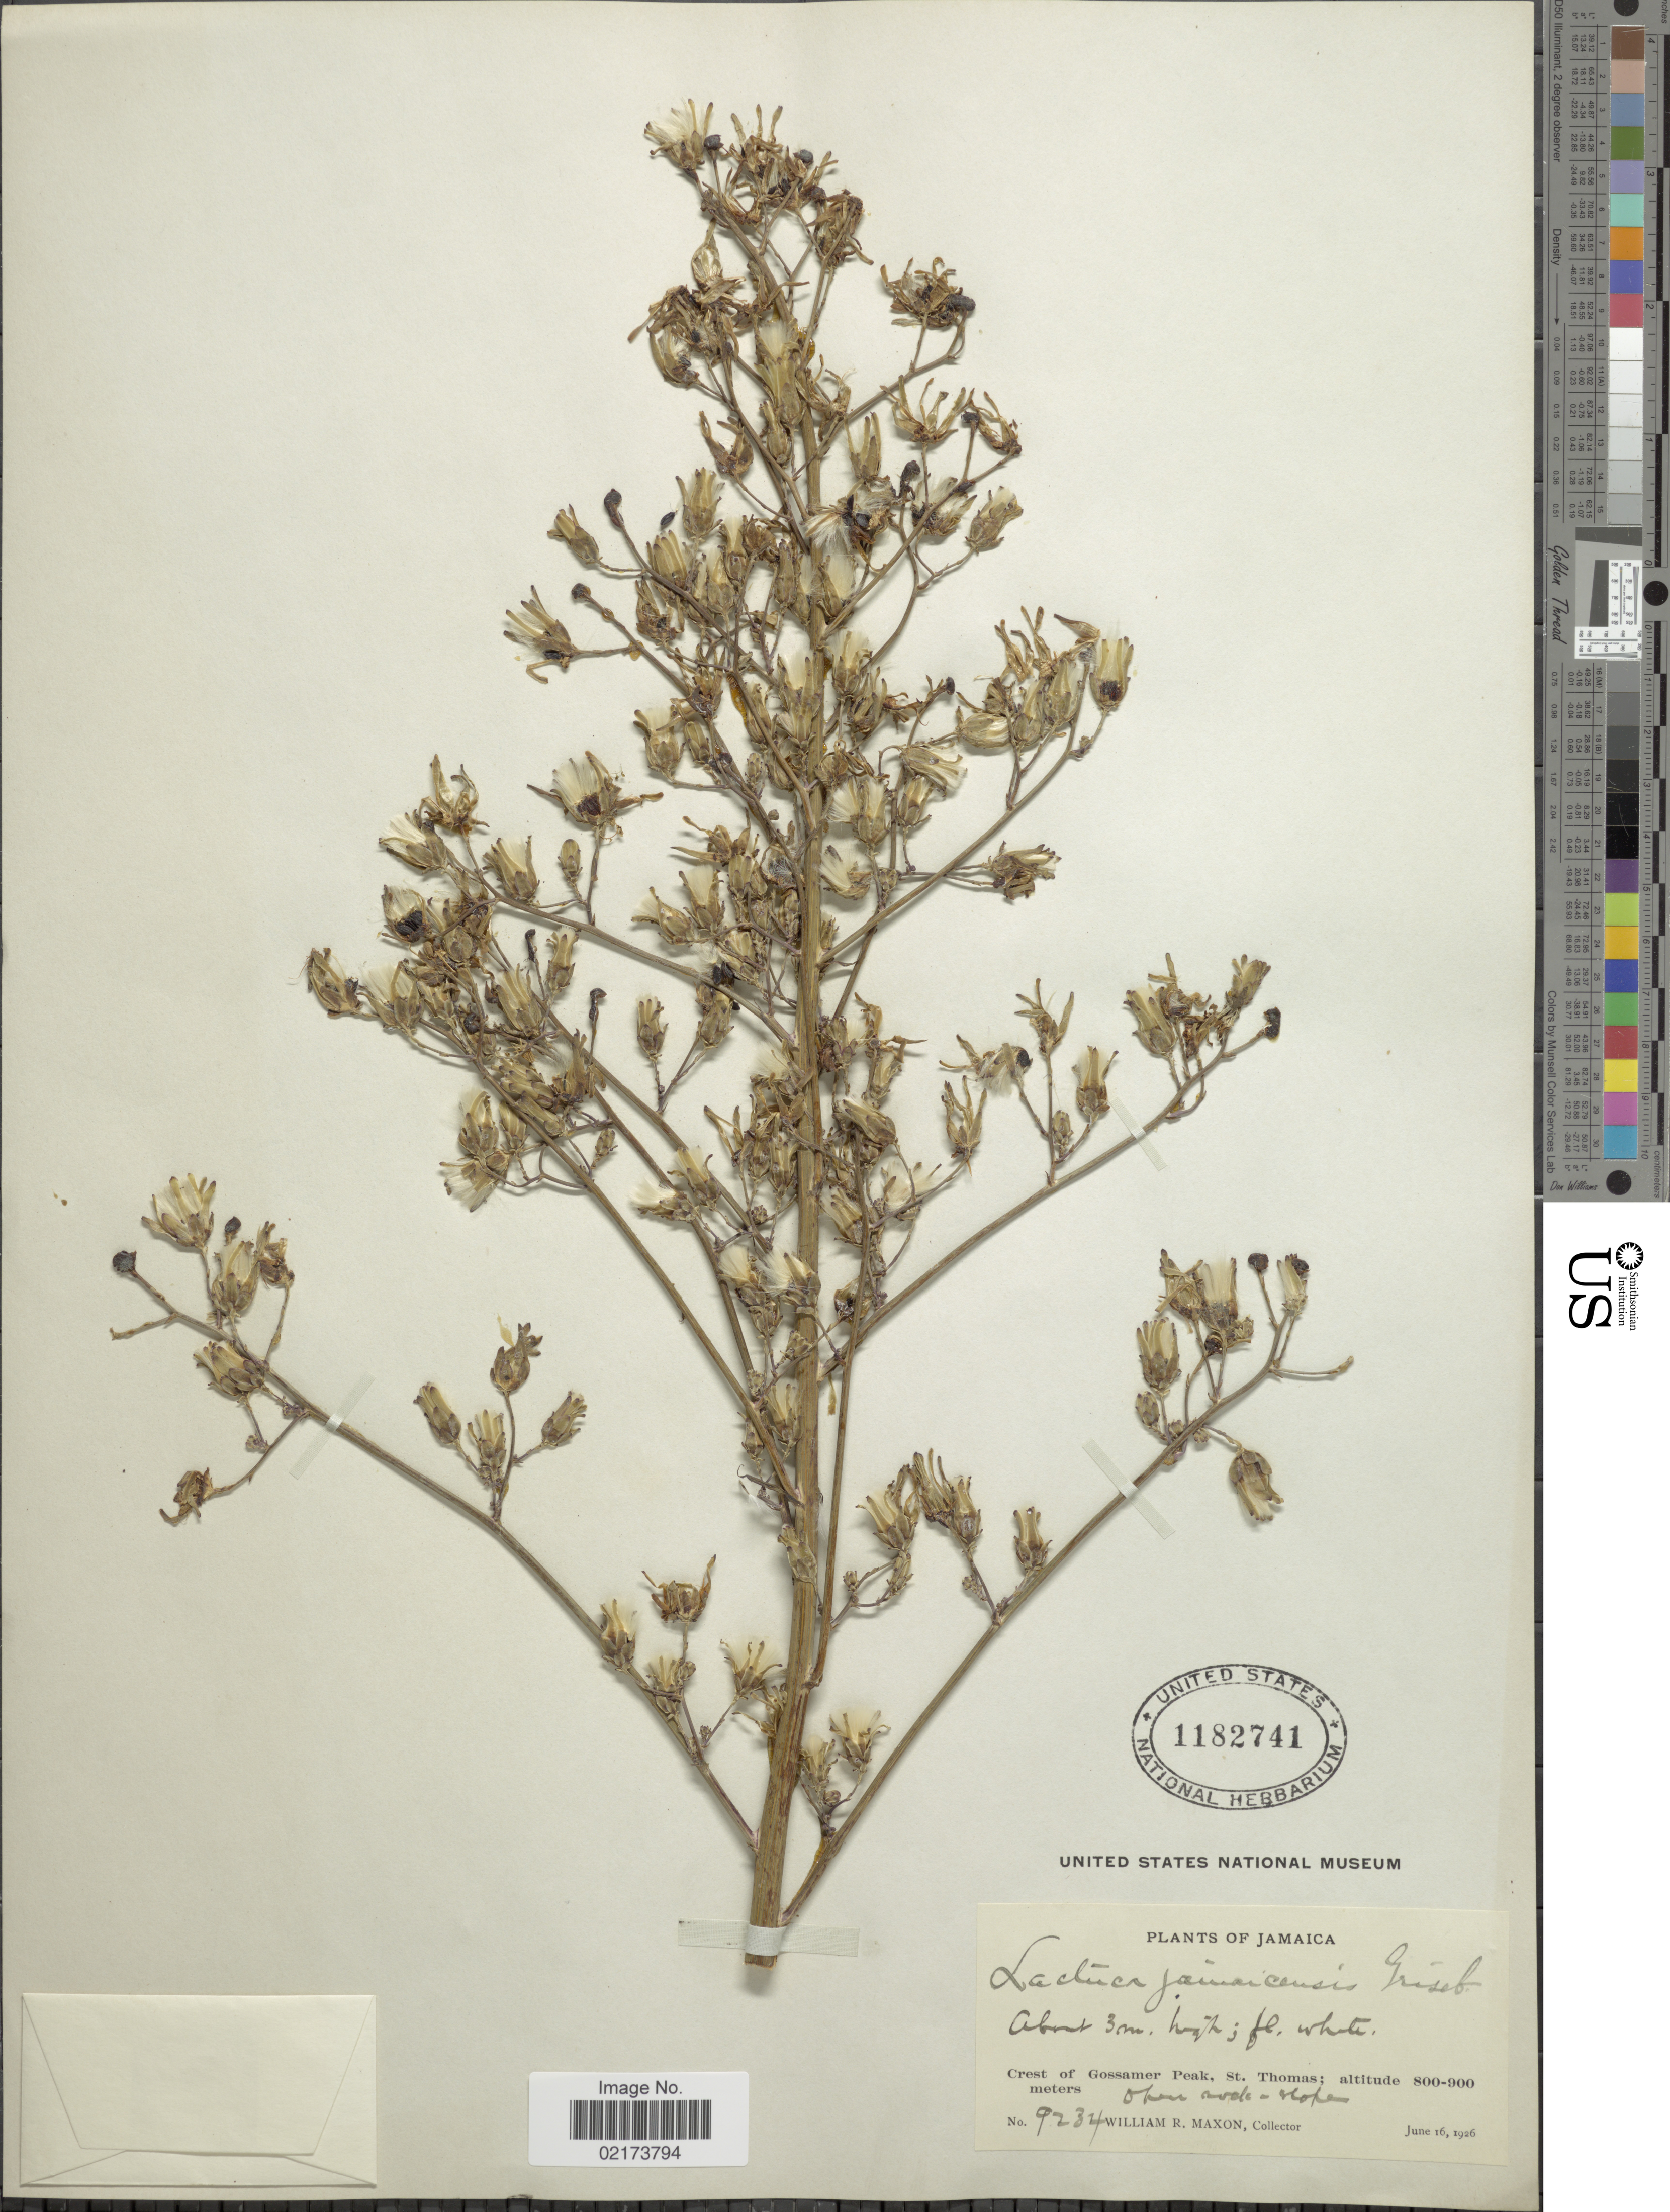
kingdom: Plantae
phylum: Tracheophyta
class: Magnoliopsida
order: Asterales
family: Asteraceae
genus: Lactuca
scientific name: Lactuca jamaicensis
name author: Griseb.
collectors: W. R. Maxon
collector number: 9234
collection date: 1926-06-16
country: Jamaica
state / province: Saint Thomas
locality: Crest of Gossamer Peak, St. Thomas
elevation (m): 800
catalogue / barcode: US 1182741